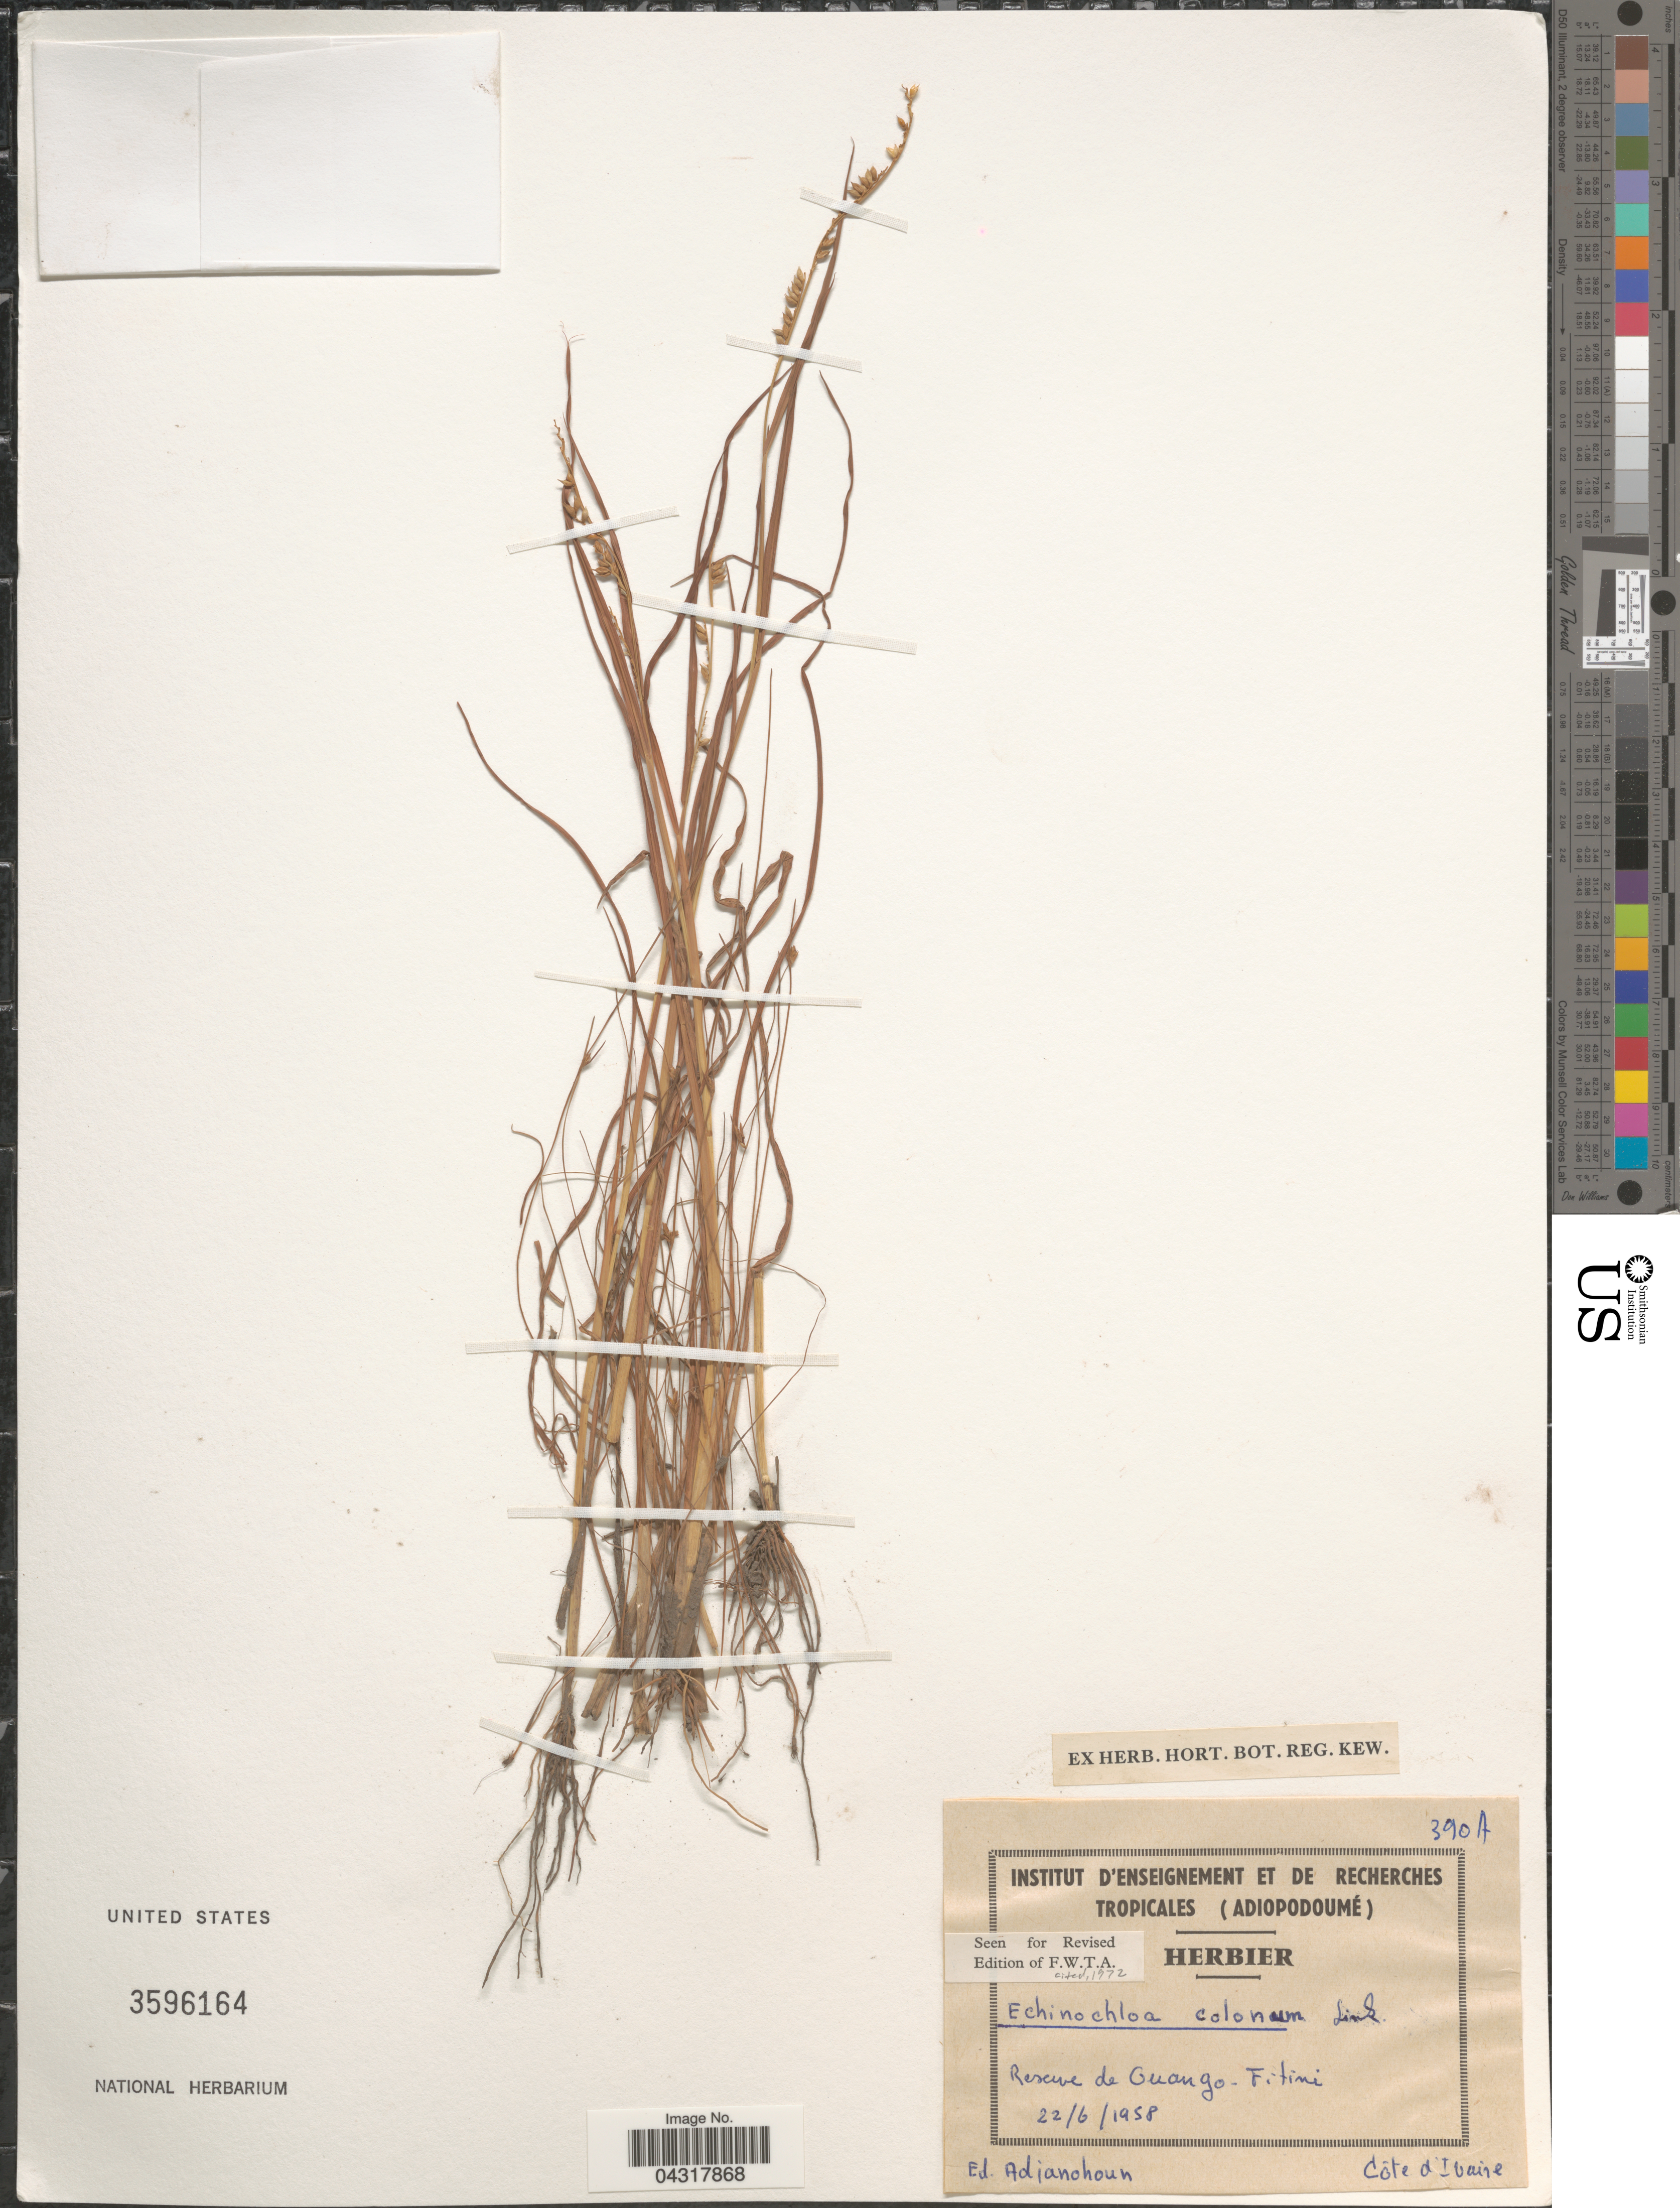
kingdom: Plantae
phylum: Tracheophyta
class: Liliopsida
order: Poales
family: Poaceae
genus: Echinochloa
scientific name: Echinochloa colona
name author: (L.) Link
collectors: E. Adjanohoun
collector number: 390A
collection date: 1958-06-22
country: Ivory Coast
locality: Reserve de Guango - Fitimie. Côte d'Ivoire.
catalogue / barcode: US 3596164